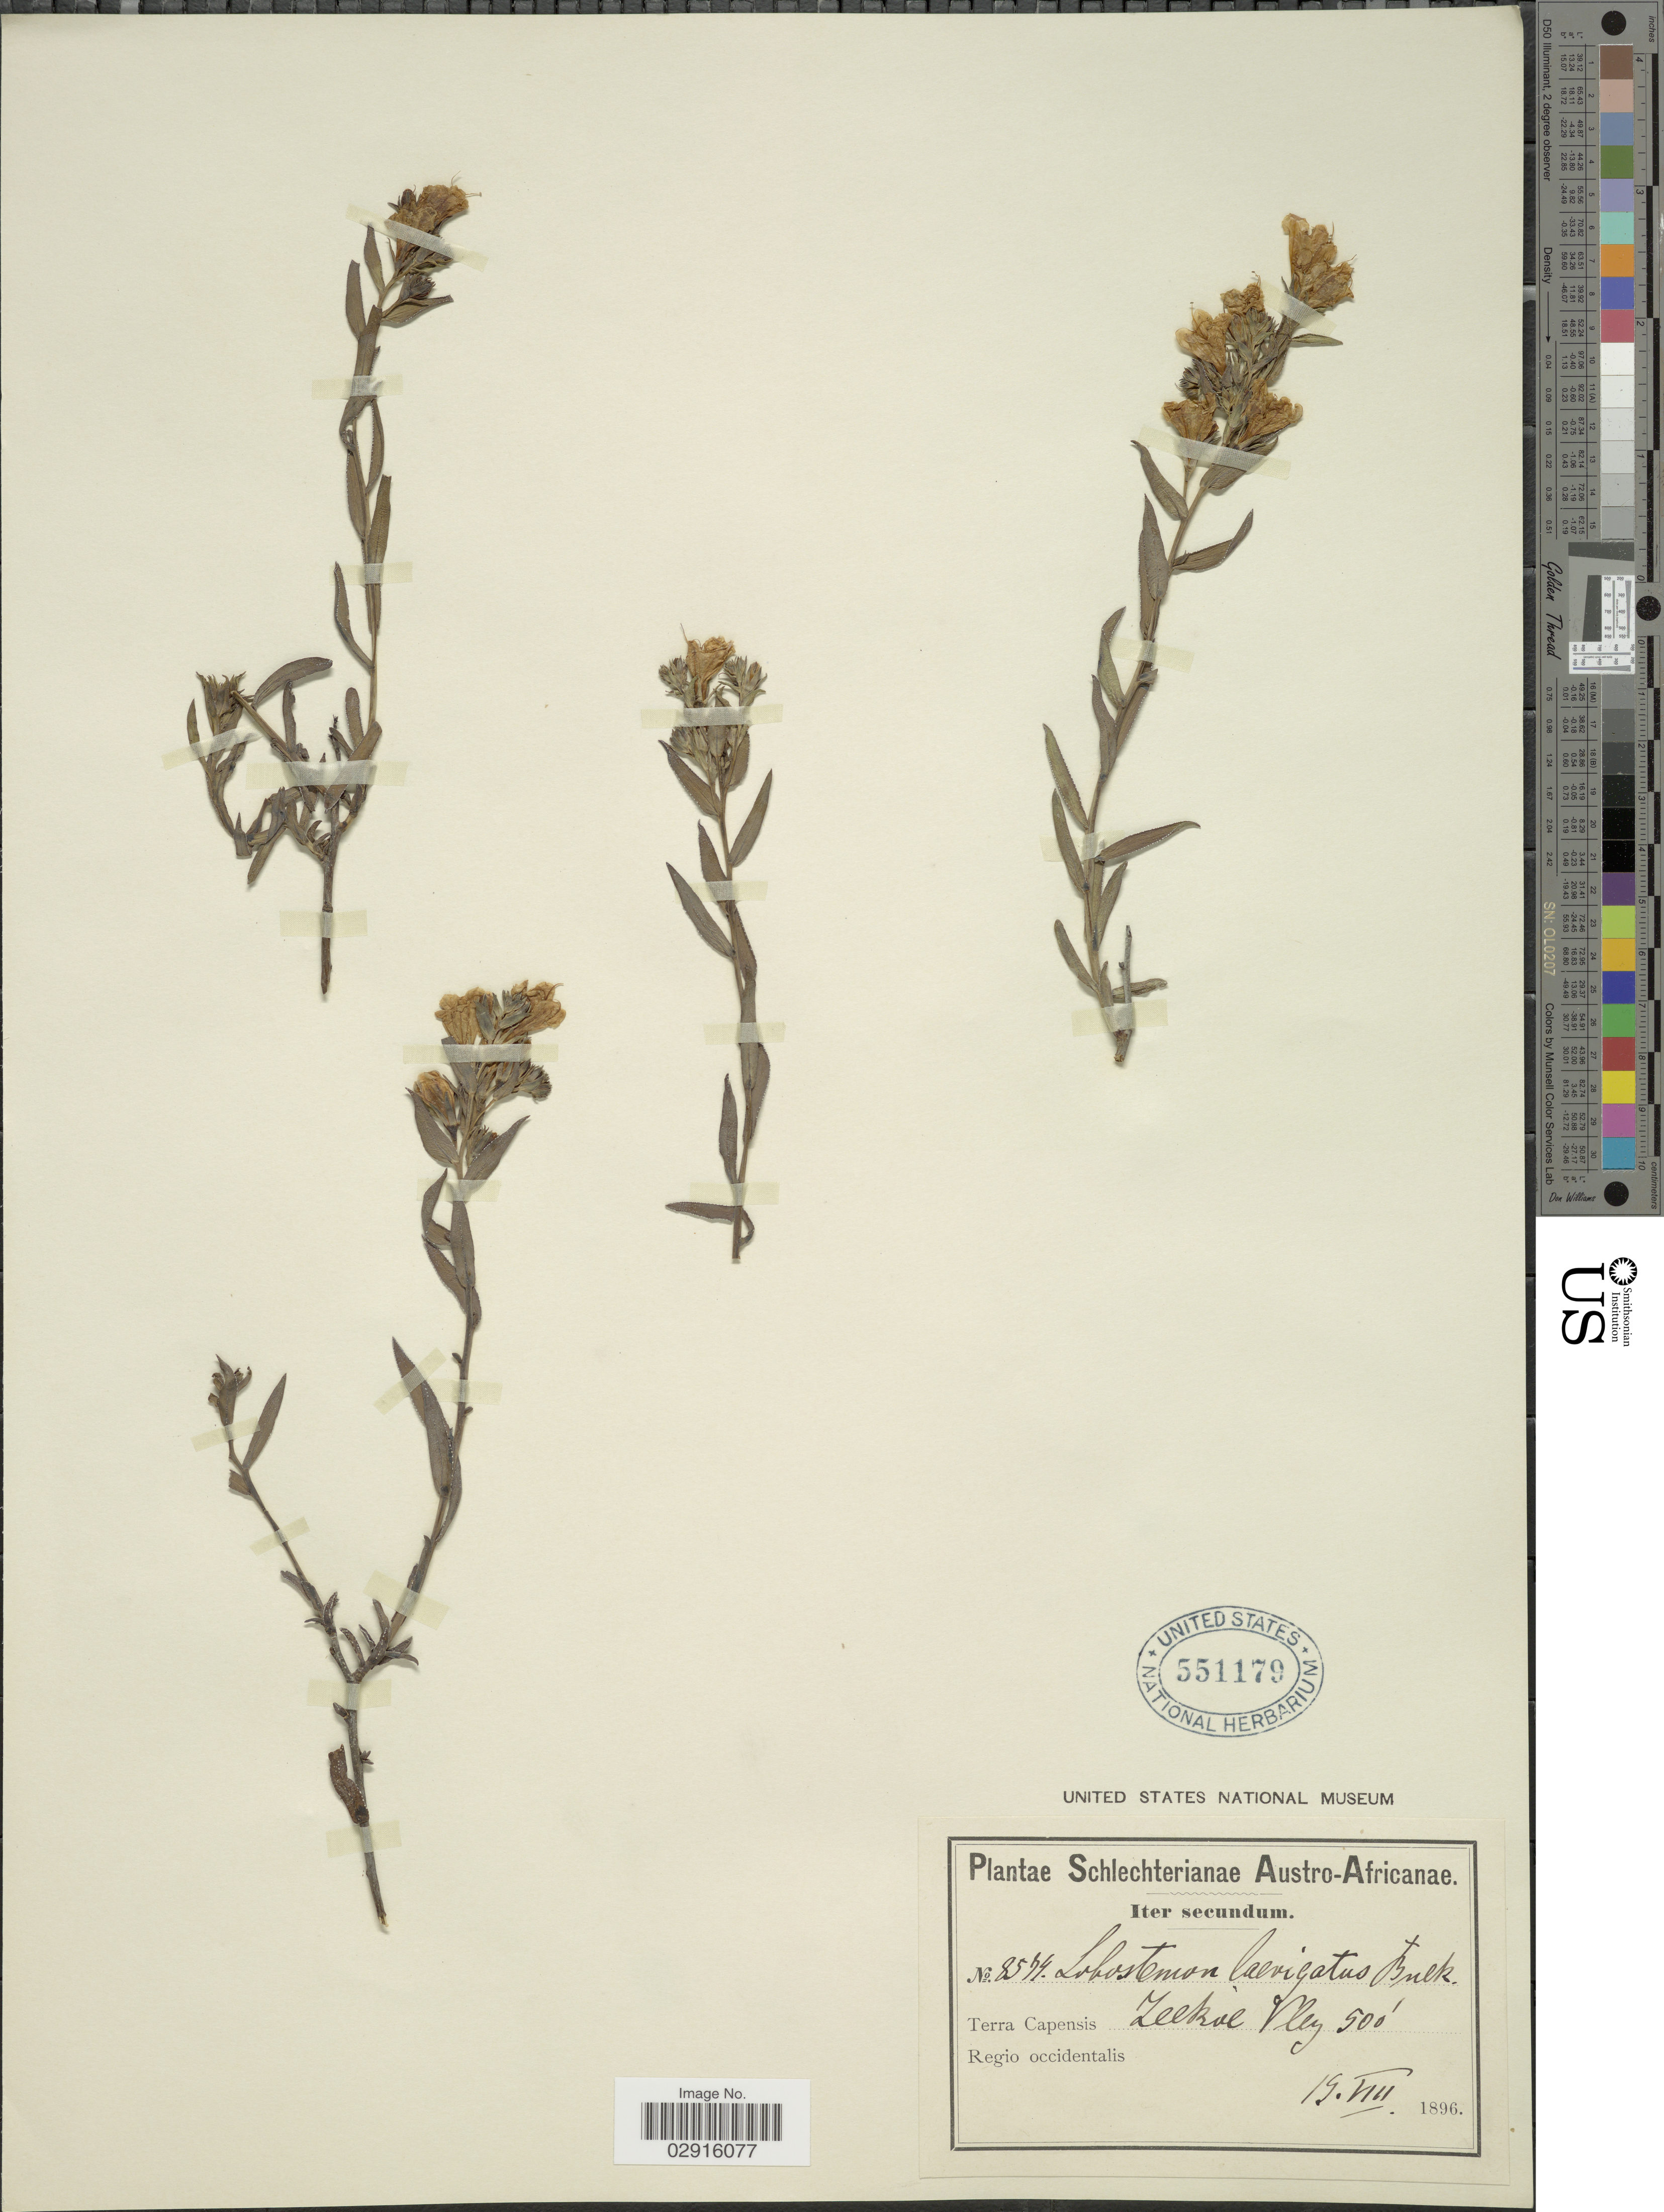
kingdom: Plantae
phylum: Tracheophyta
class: Magnoliopsida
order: Boraginales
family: Boraginaceae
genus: Lobostemon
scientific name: Lobostemon laevigatus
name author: (L.) Buek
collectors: Schlechter, --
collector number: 8574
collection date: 1896-08-19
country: South Africa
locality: Terra Capensis Zeekoe Vley. Regio occidentalis.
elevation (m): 152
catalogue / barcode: US 551179